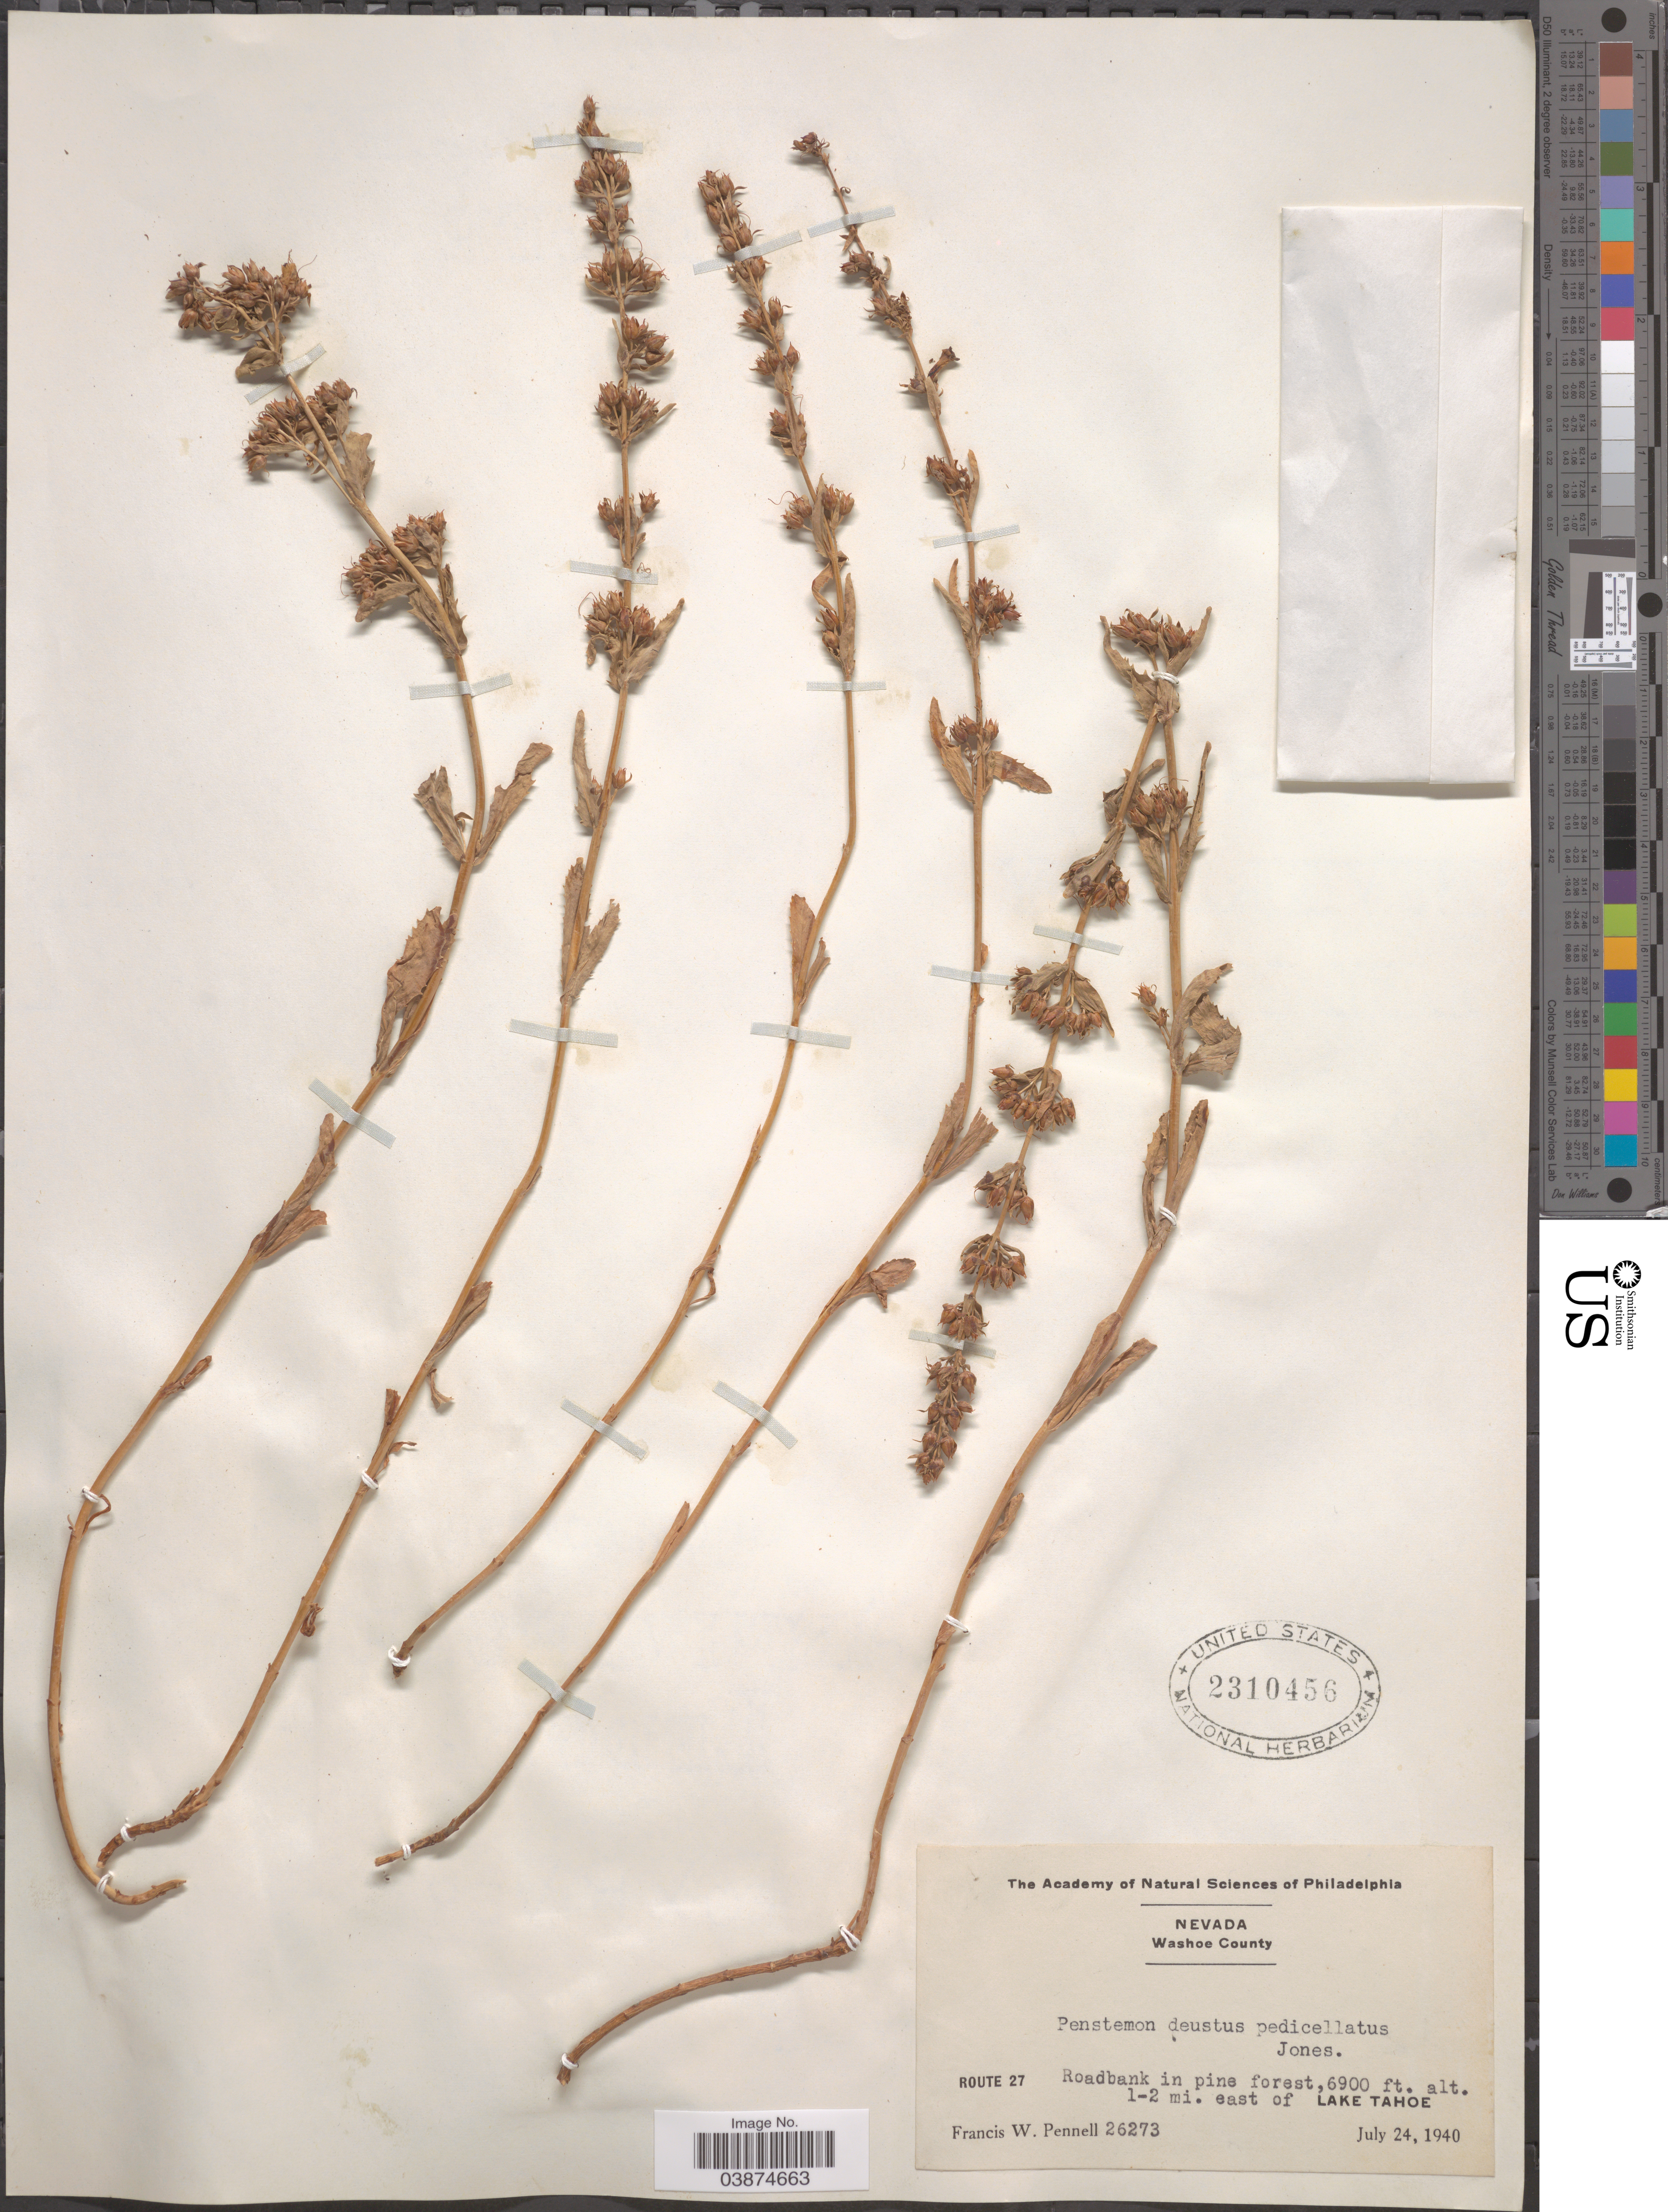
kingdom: Plantae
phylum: Tracheophyta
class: Magnoliopsida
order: Lamiales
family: Plantaginaceae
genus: Penstemon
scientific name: Penstemon deustus var. pedicellatus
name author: M.E. Jones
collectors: F. W. Pennell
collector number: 26273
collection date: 1940-07-24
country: United States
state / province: Nevada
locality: Washoe County. Route 27 Roadbank in pine forest. 1-2 mi. east of Lake Tahoe.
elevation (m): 2103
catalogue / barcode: US 2310456